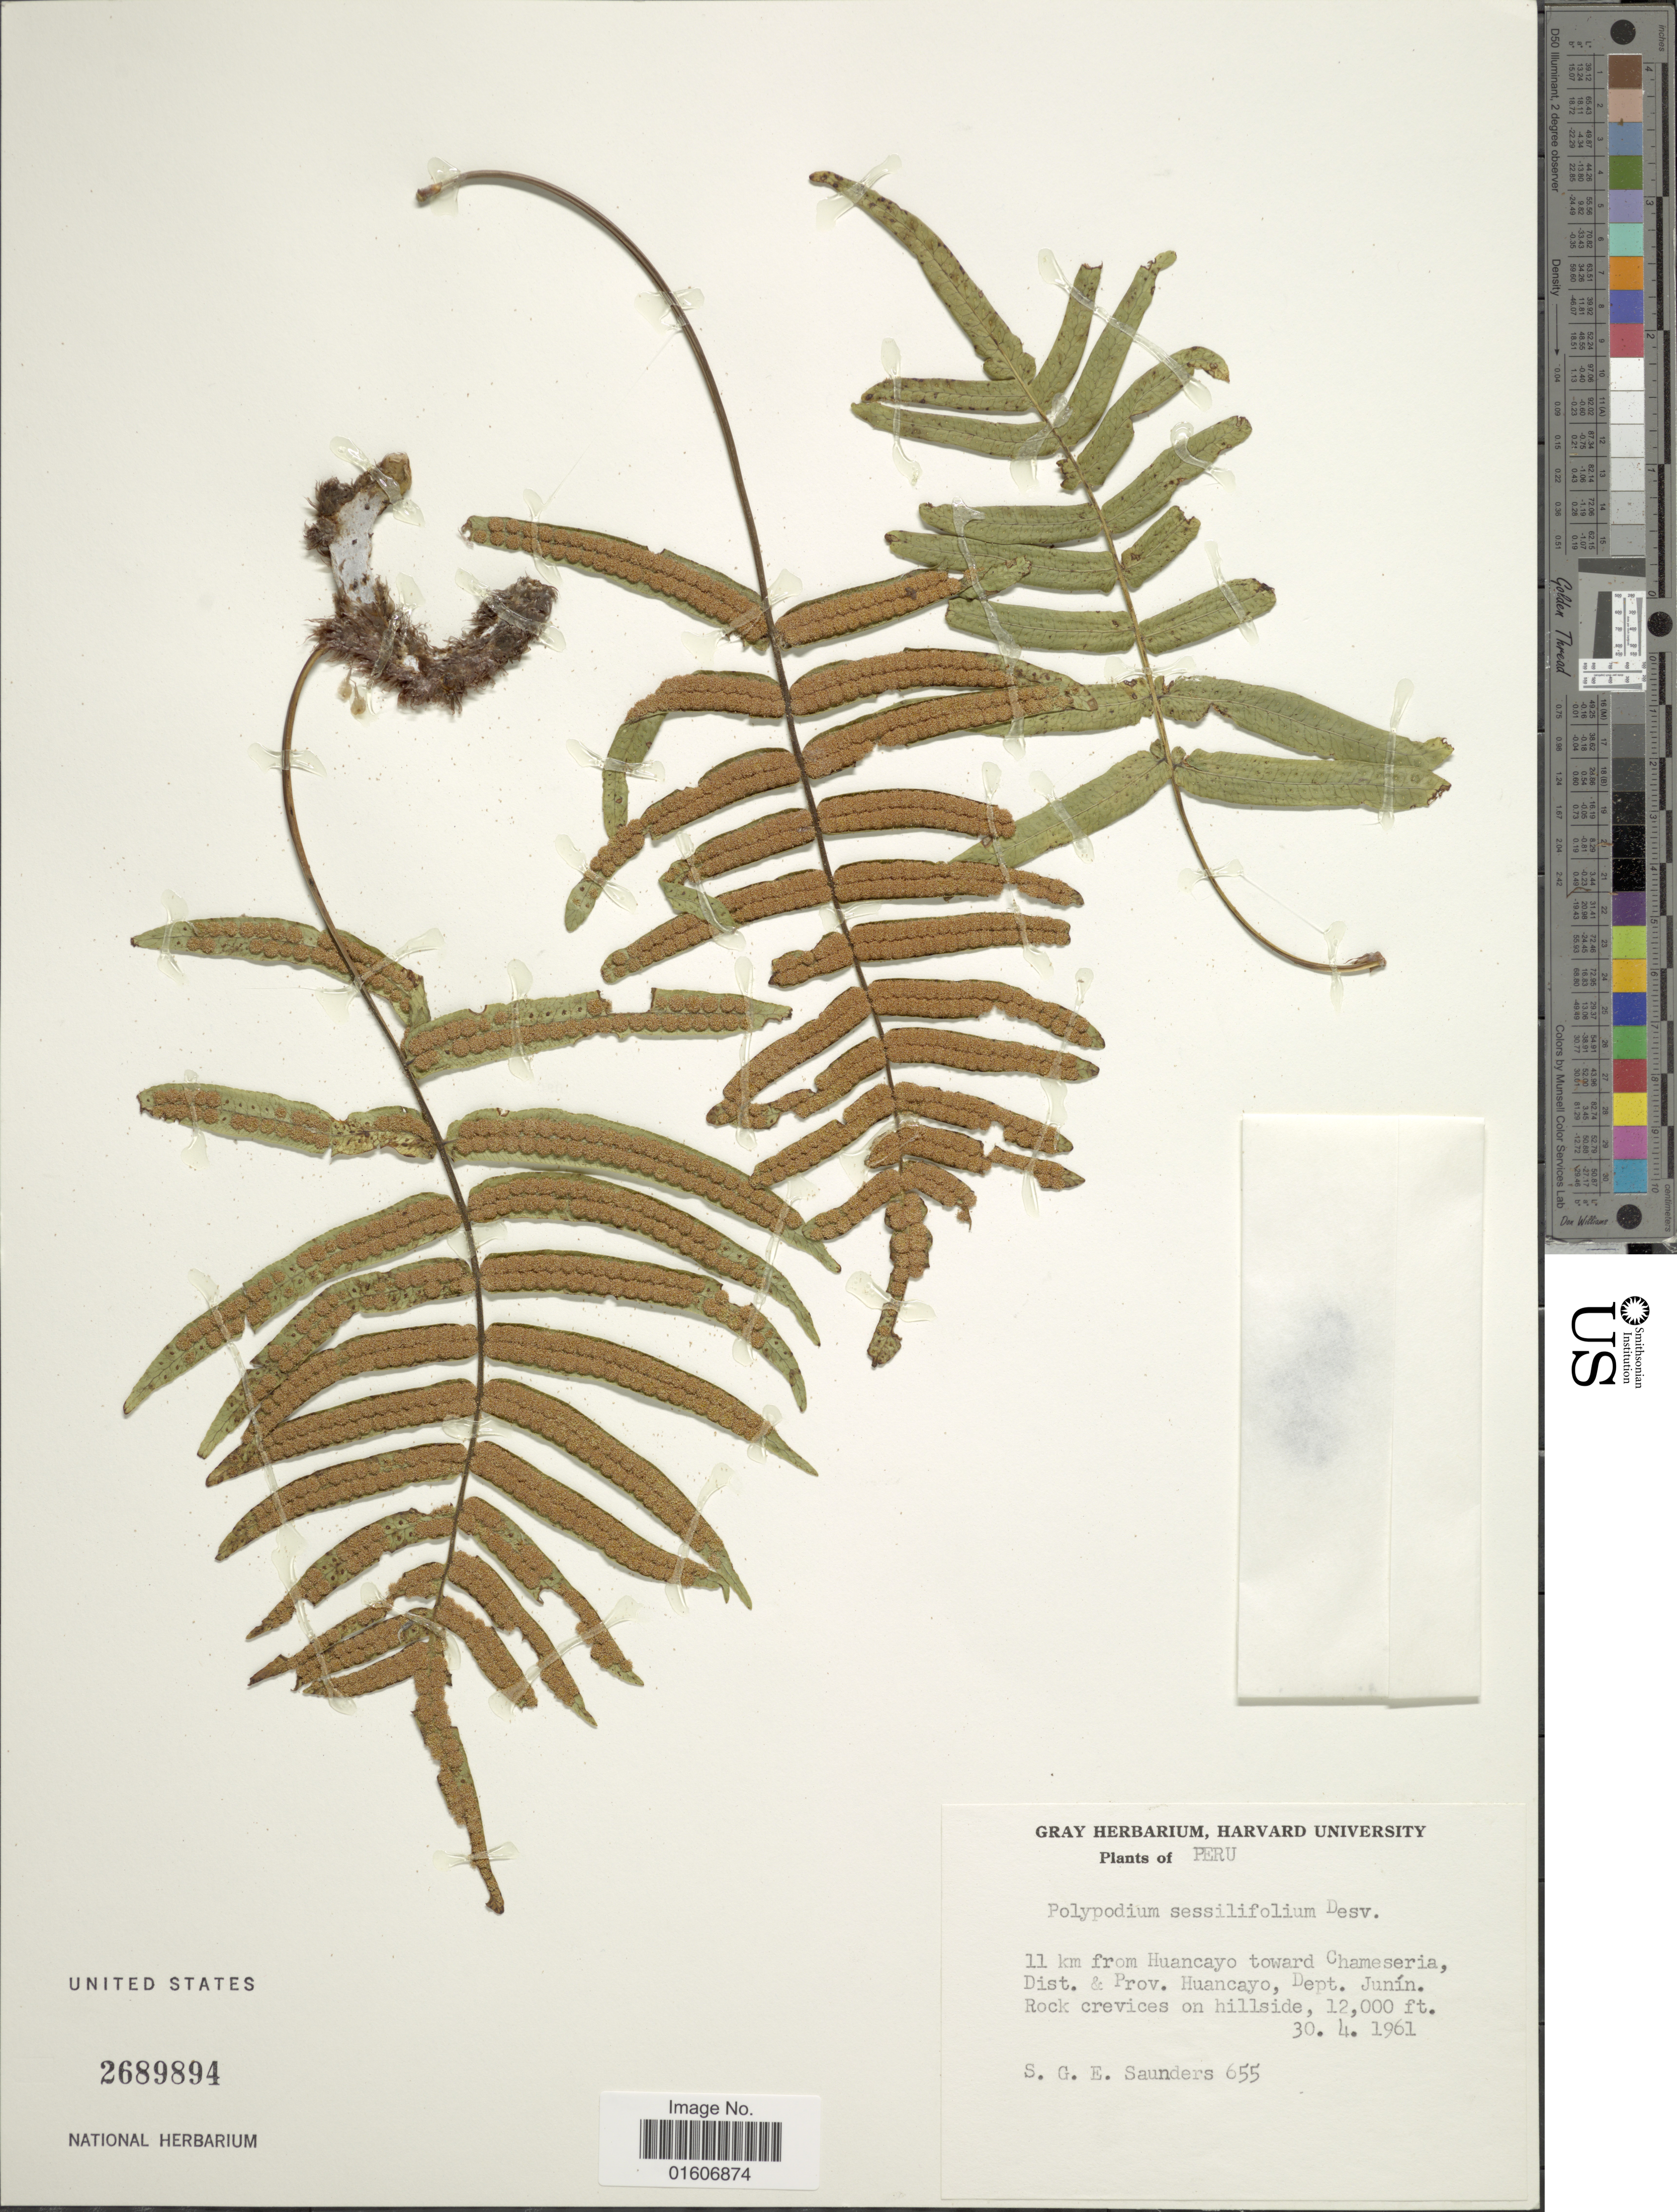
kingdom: Plantae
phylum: Tracheophyta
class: Polypodiopsida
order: Polypodiales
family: Polypodiaceae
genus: Serpocaulon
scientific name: Serpocaulon sessilifolium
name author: (Desv.) A.R. Sm.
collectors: S. G. E. Saunders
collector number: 655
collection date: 1961-04-30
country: Peru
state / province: Junín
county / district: Huancayo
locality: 11 km from Huancayo toward Chameseria,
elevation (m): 3658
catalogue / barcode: US 2689894